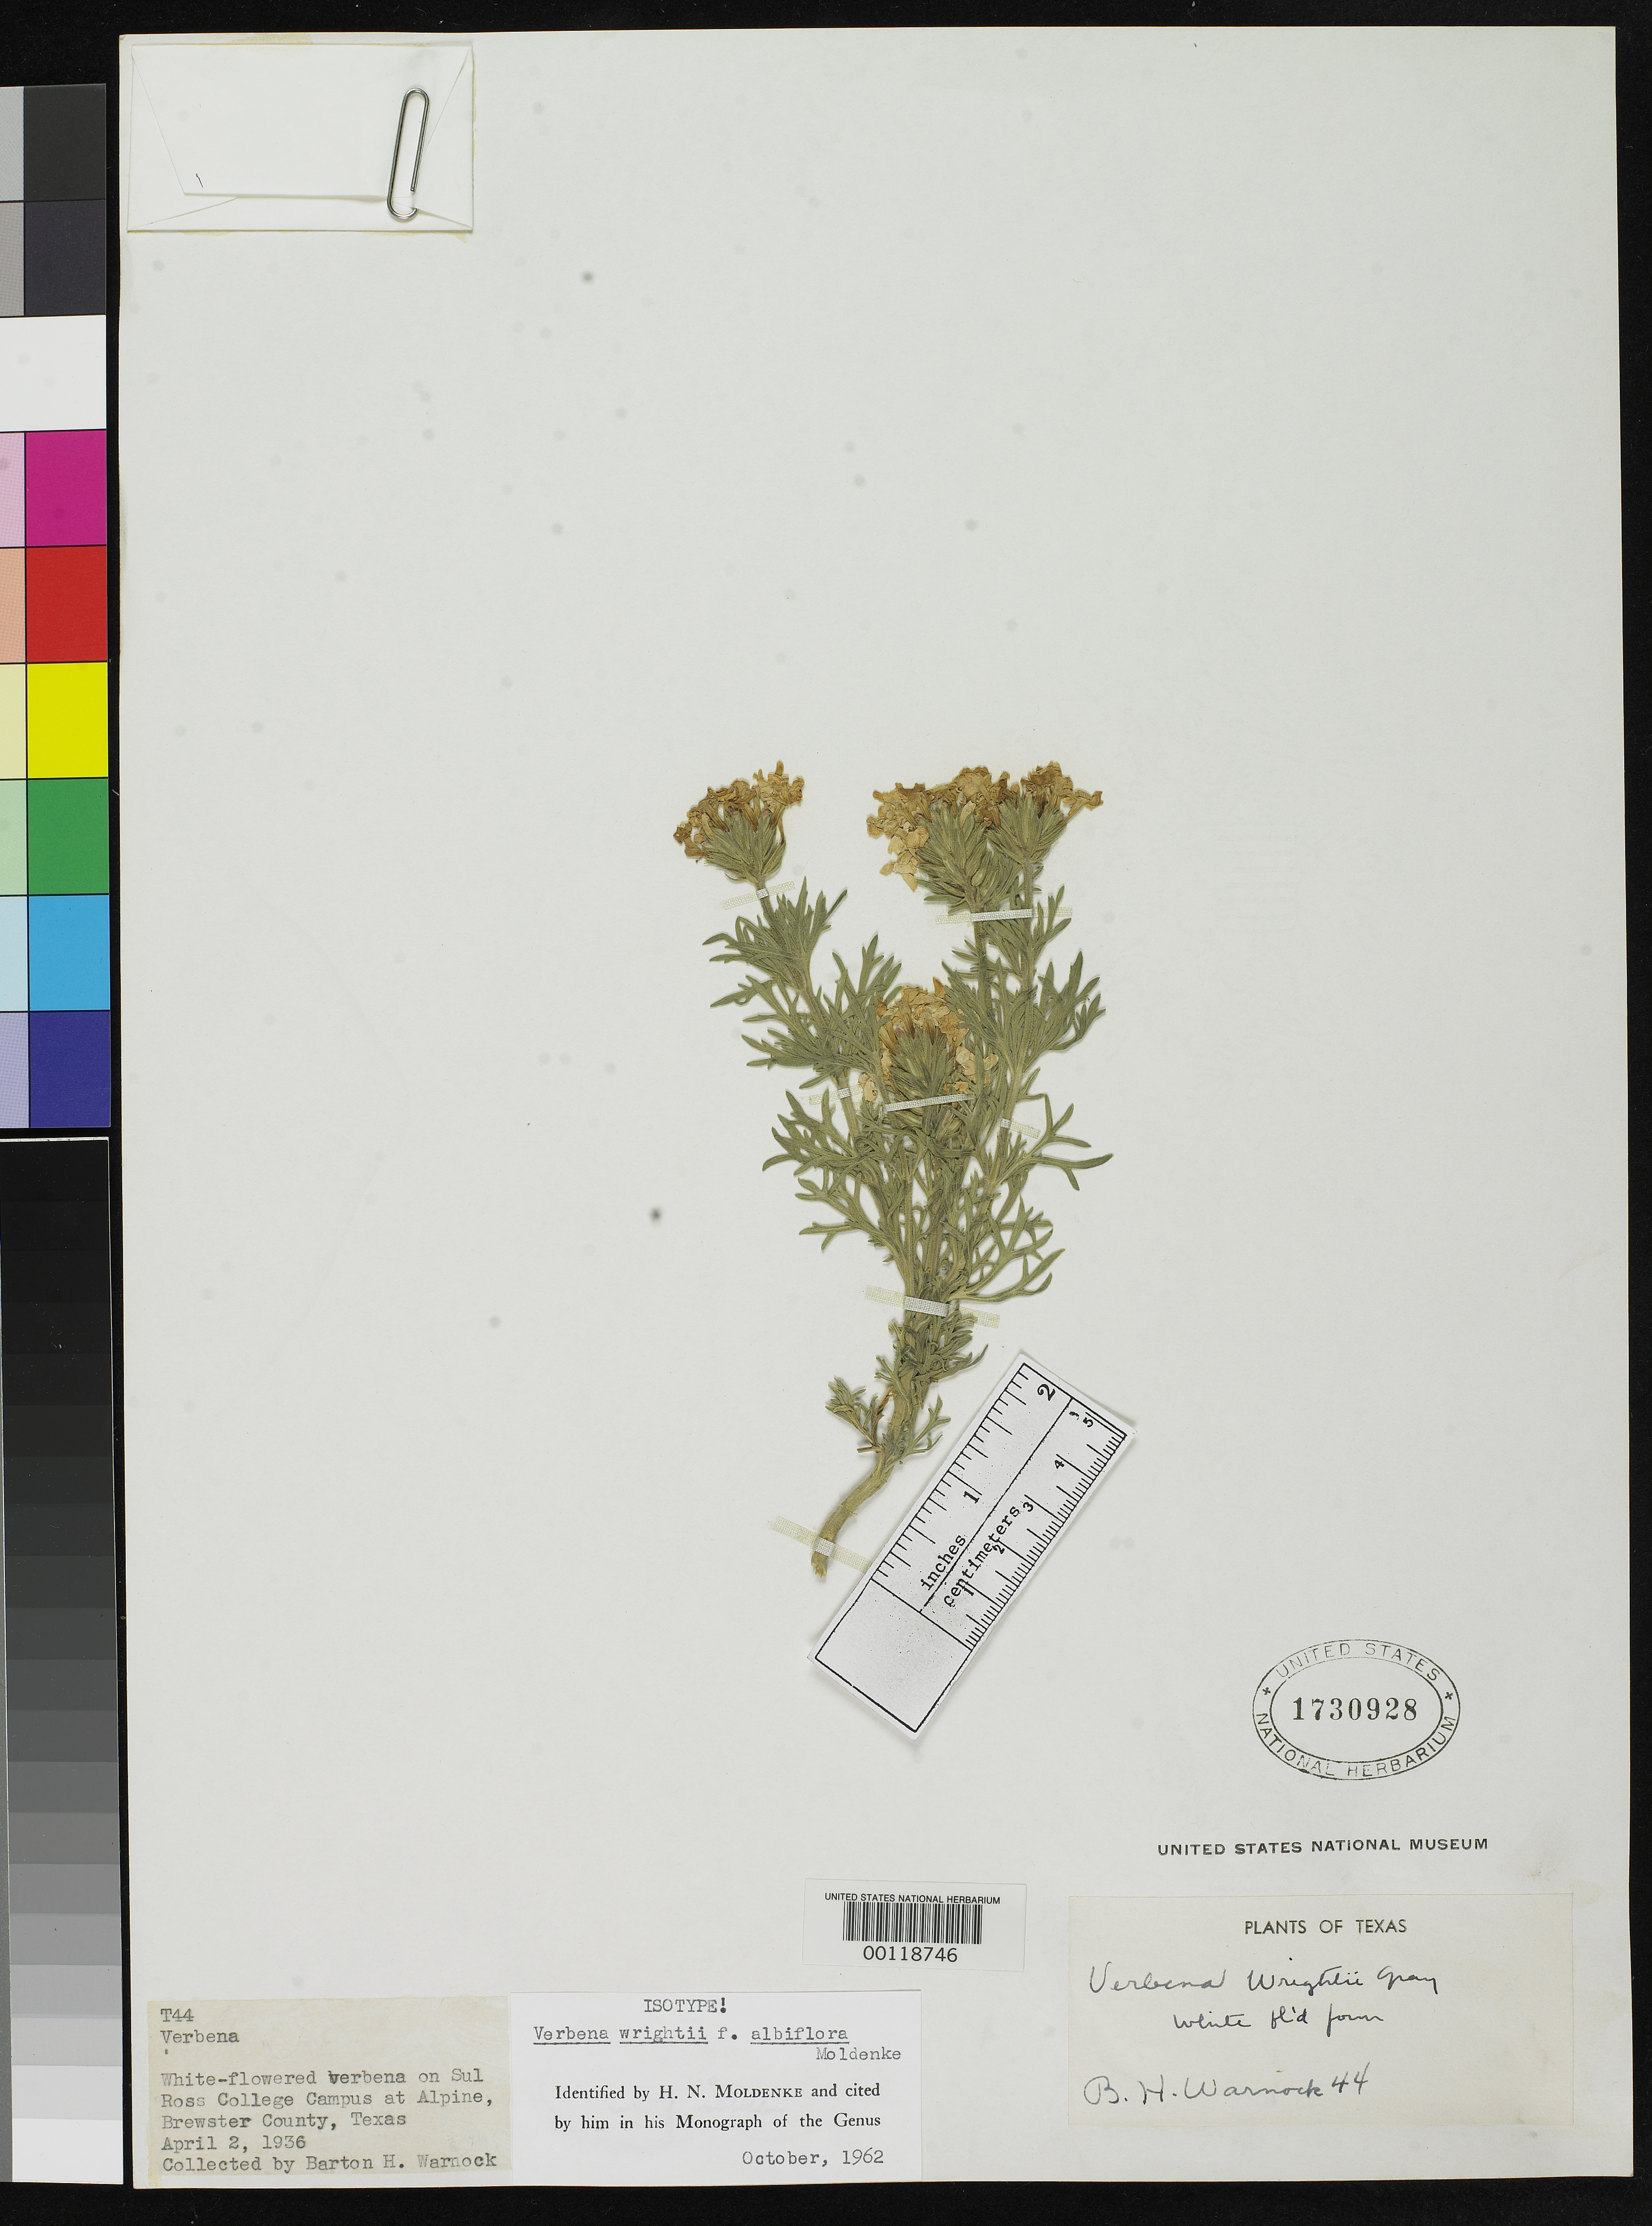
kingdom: Plantae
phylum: Tracheophyta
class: Magnoliopsida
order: Lamiales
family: Verbenaceae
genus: Verbena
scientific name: Verbena wrightii f. albiflora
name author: Moldenke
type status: Isotype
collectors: B. H. Warnock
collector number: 44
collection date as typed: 02 Apr 1936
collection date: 1936-04-02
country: United States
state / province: Texas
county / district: Brewster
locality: Alpine.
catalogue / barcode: US 1730928